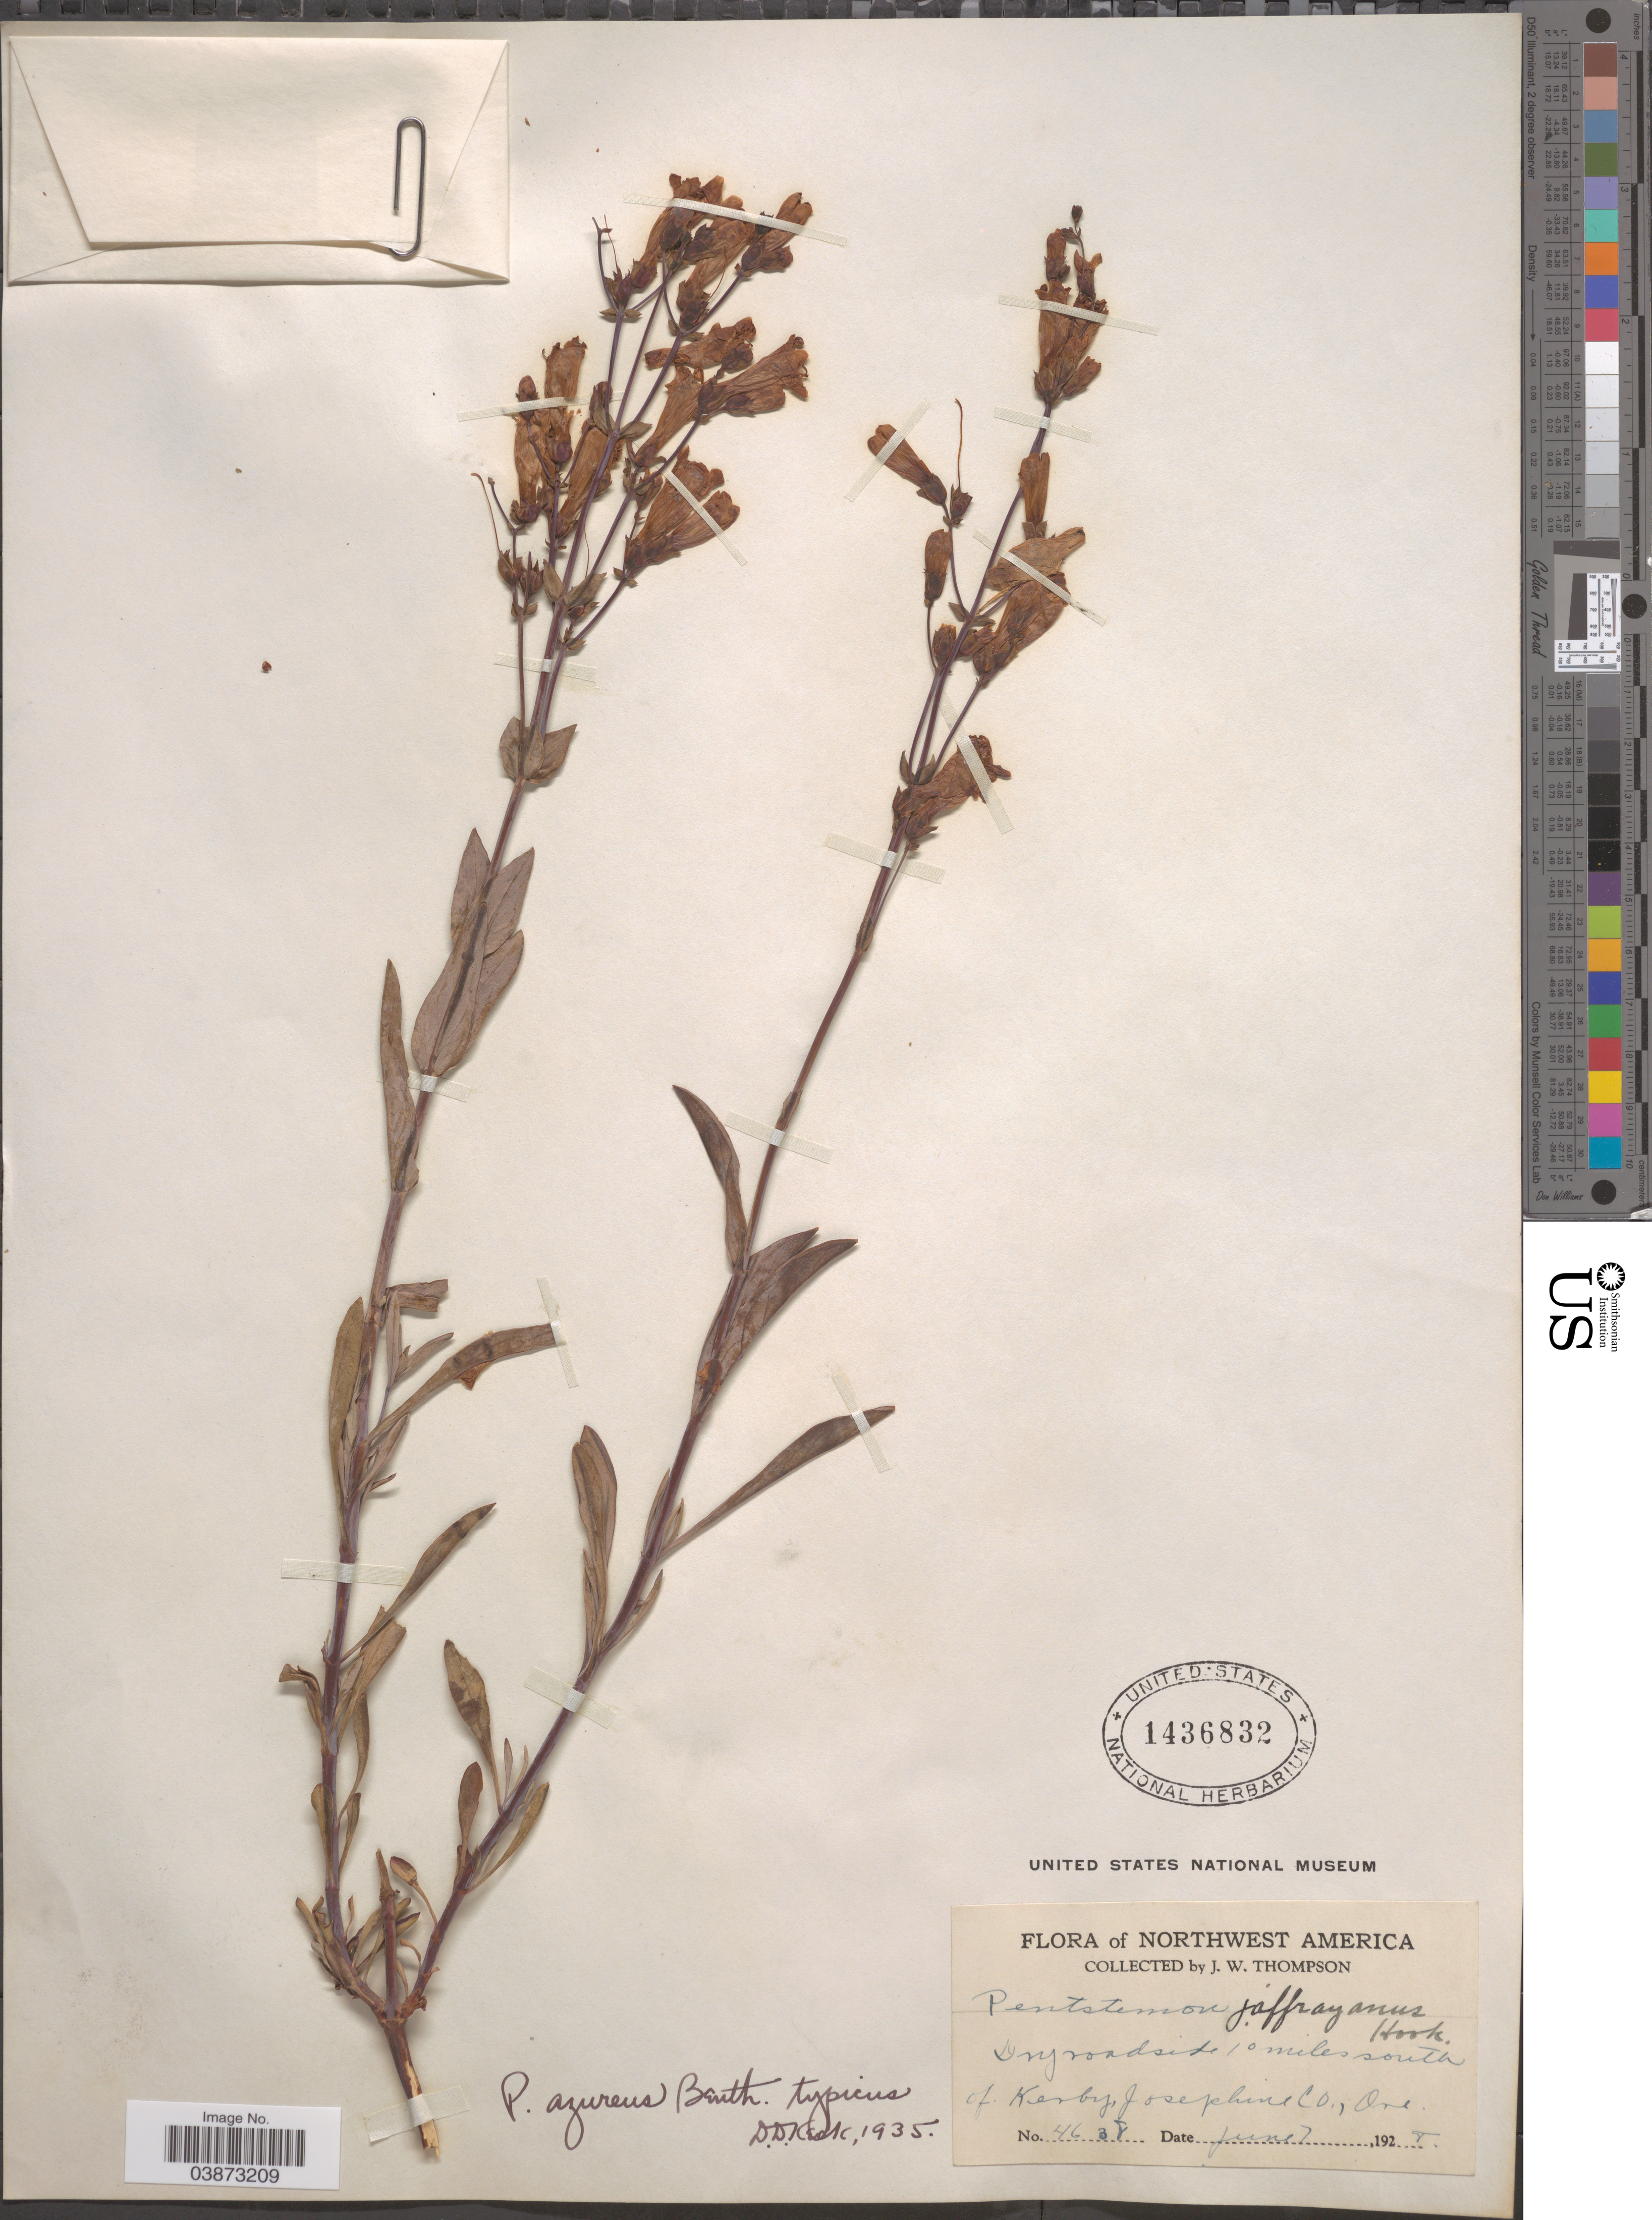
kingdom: Plantae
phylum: Tracheophyta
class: Magnoliopsida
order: Lamiales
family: Plantaginaceae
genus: Penstemon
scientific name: Penstemon azureus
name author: Benth.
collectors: J. Thompson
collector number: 4638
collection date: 1928-06-07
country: United States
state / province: Oregon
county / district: Josephine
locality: Northwest America. Dry roadside 10 miles south of Kerby, Josephine Co.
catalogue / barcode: US 1436832